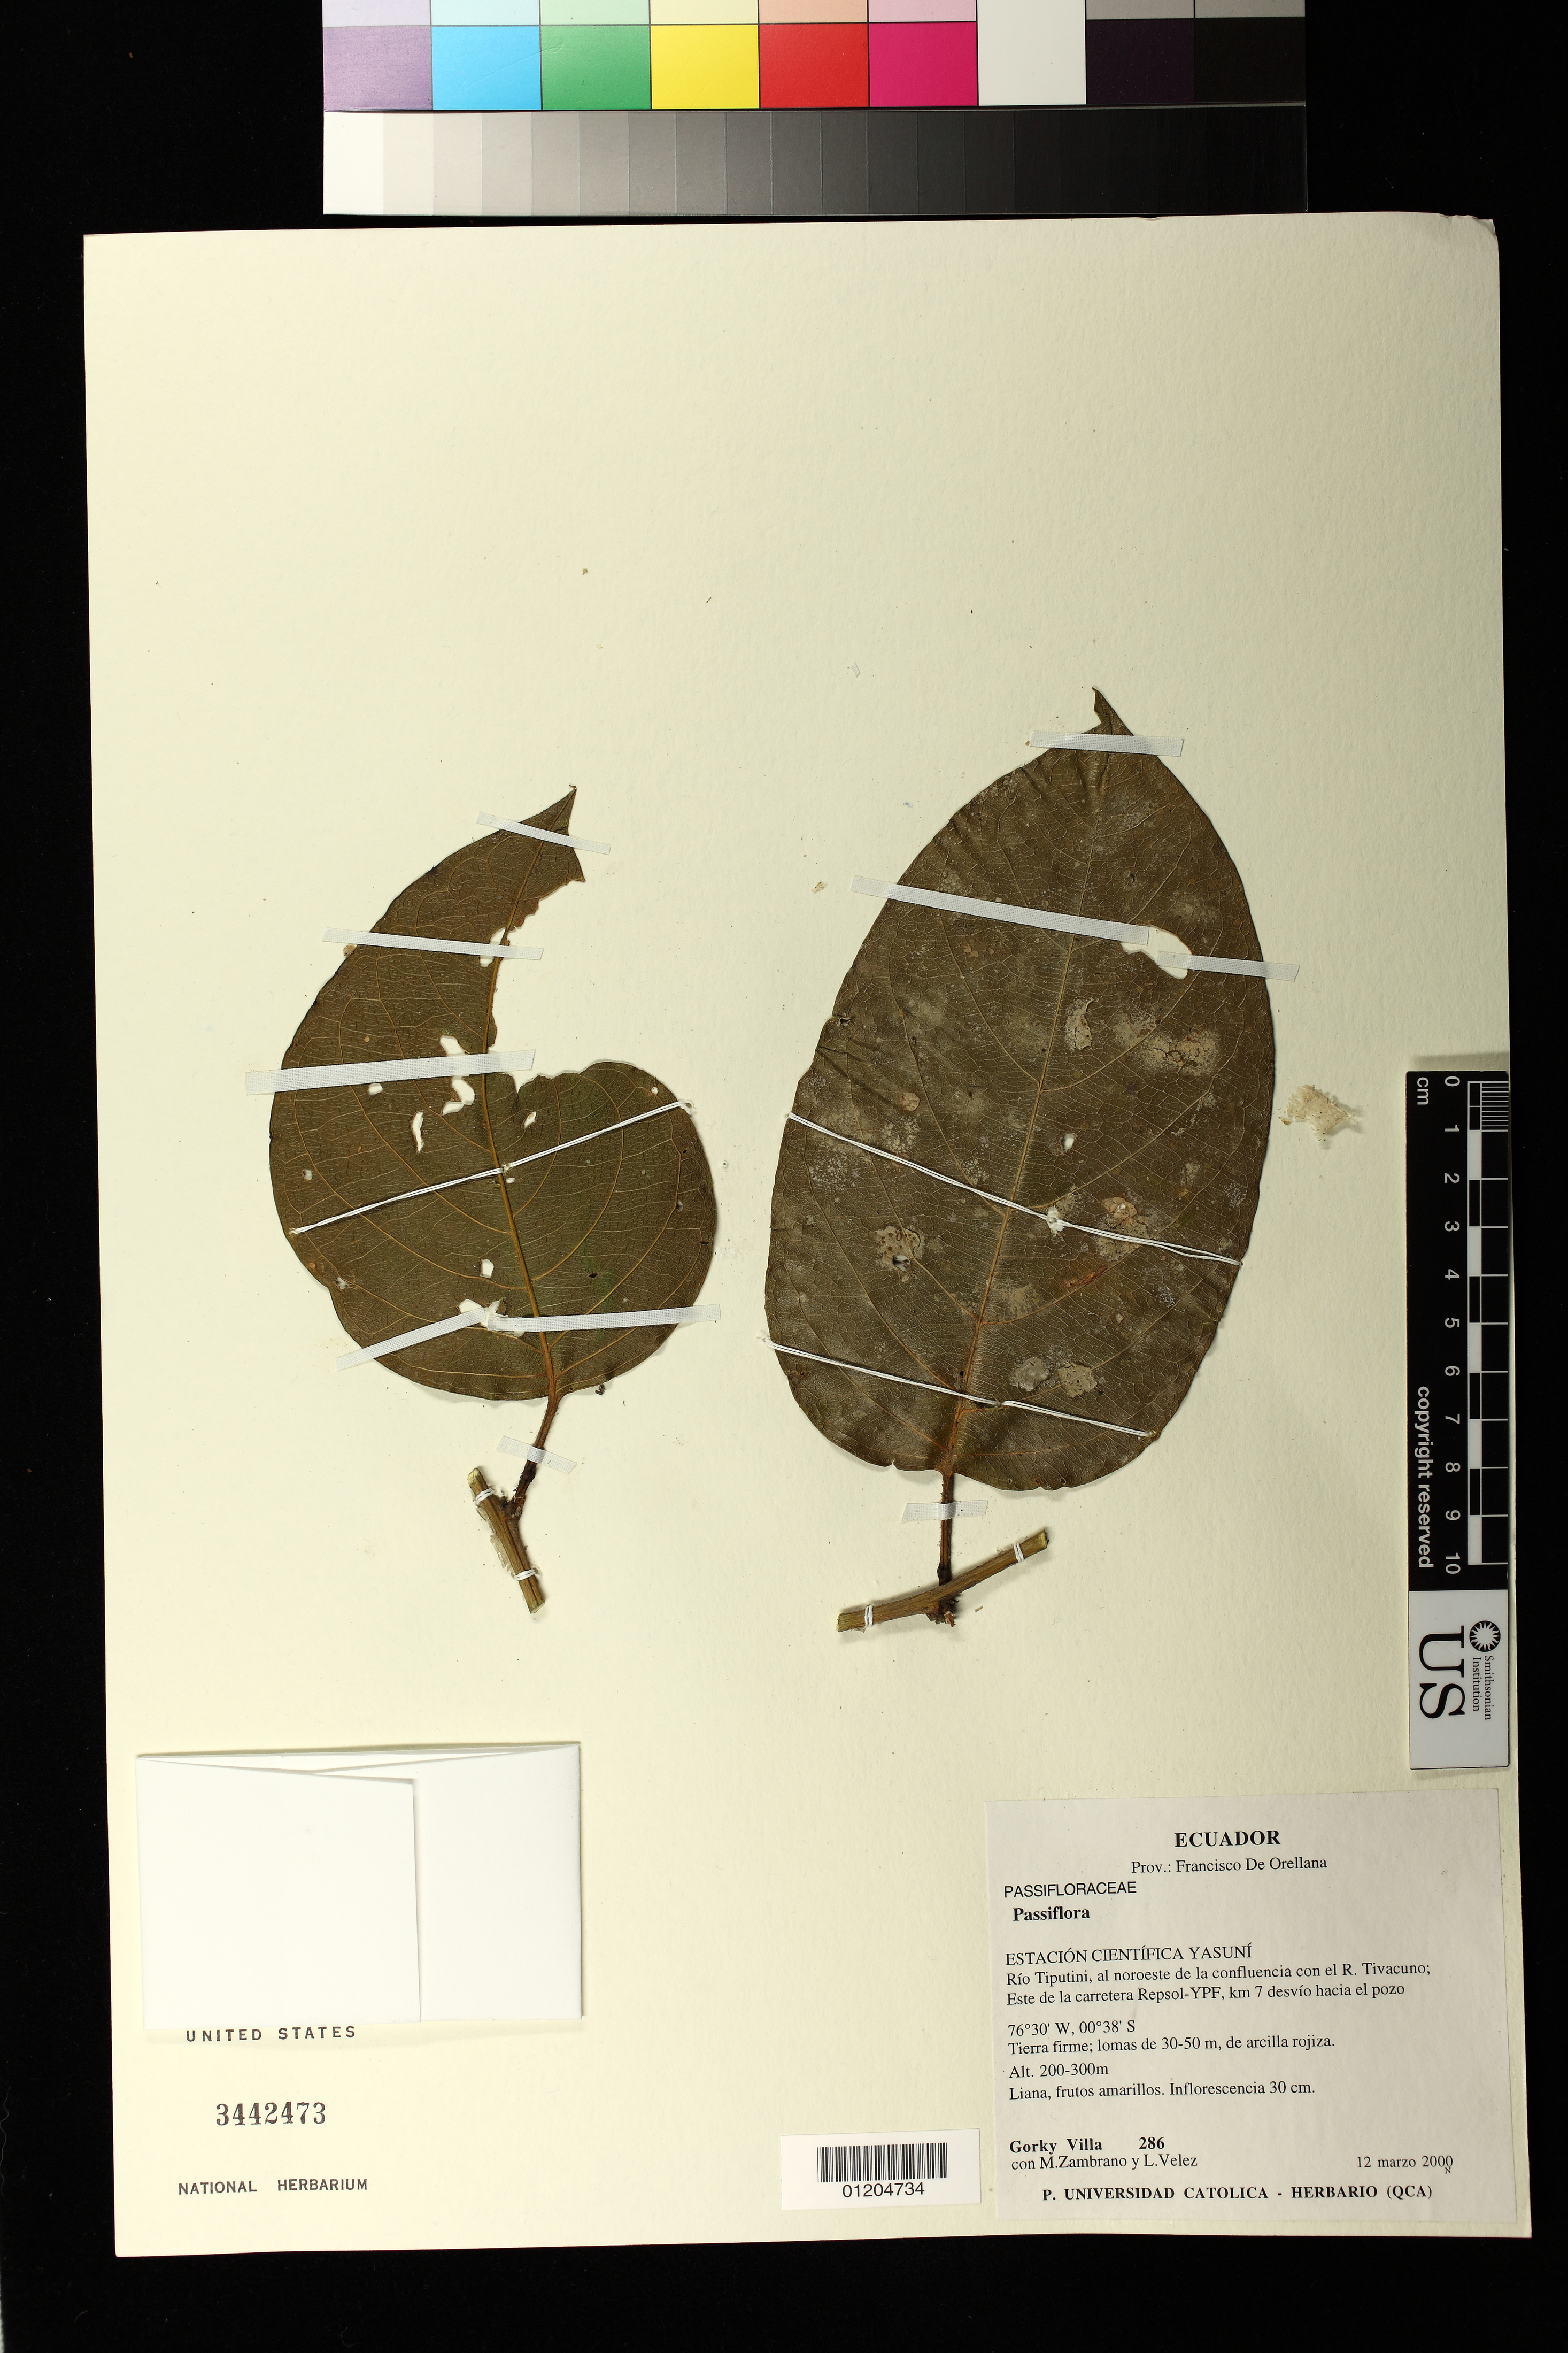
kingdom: Plantae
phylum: Tracheophyta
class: Magnoliopsida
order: Malpighiales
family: Passifloraceae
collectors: G. Villa, M. Zambrano & L. Velez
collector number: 286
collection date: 2000-03-12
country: Ecuador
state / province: Orellana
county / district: Estacion Cientifica Yasuni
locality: Rio Tiputini, al noroeste de la confluencia con el R. Tivacuno; Este de la carretera Repsol-YPF, km 7 desvio hacia el pozo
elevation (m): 200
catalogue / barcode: US 3442473